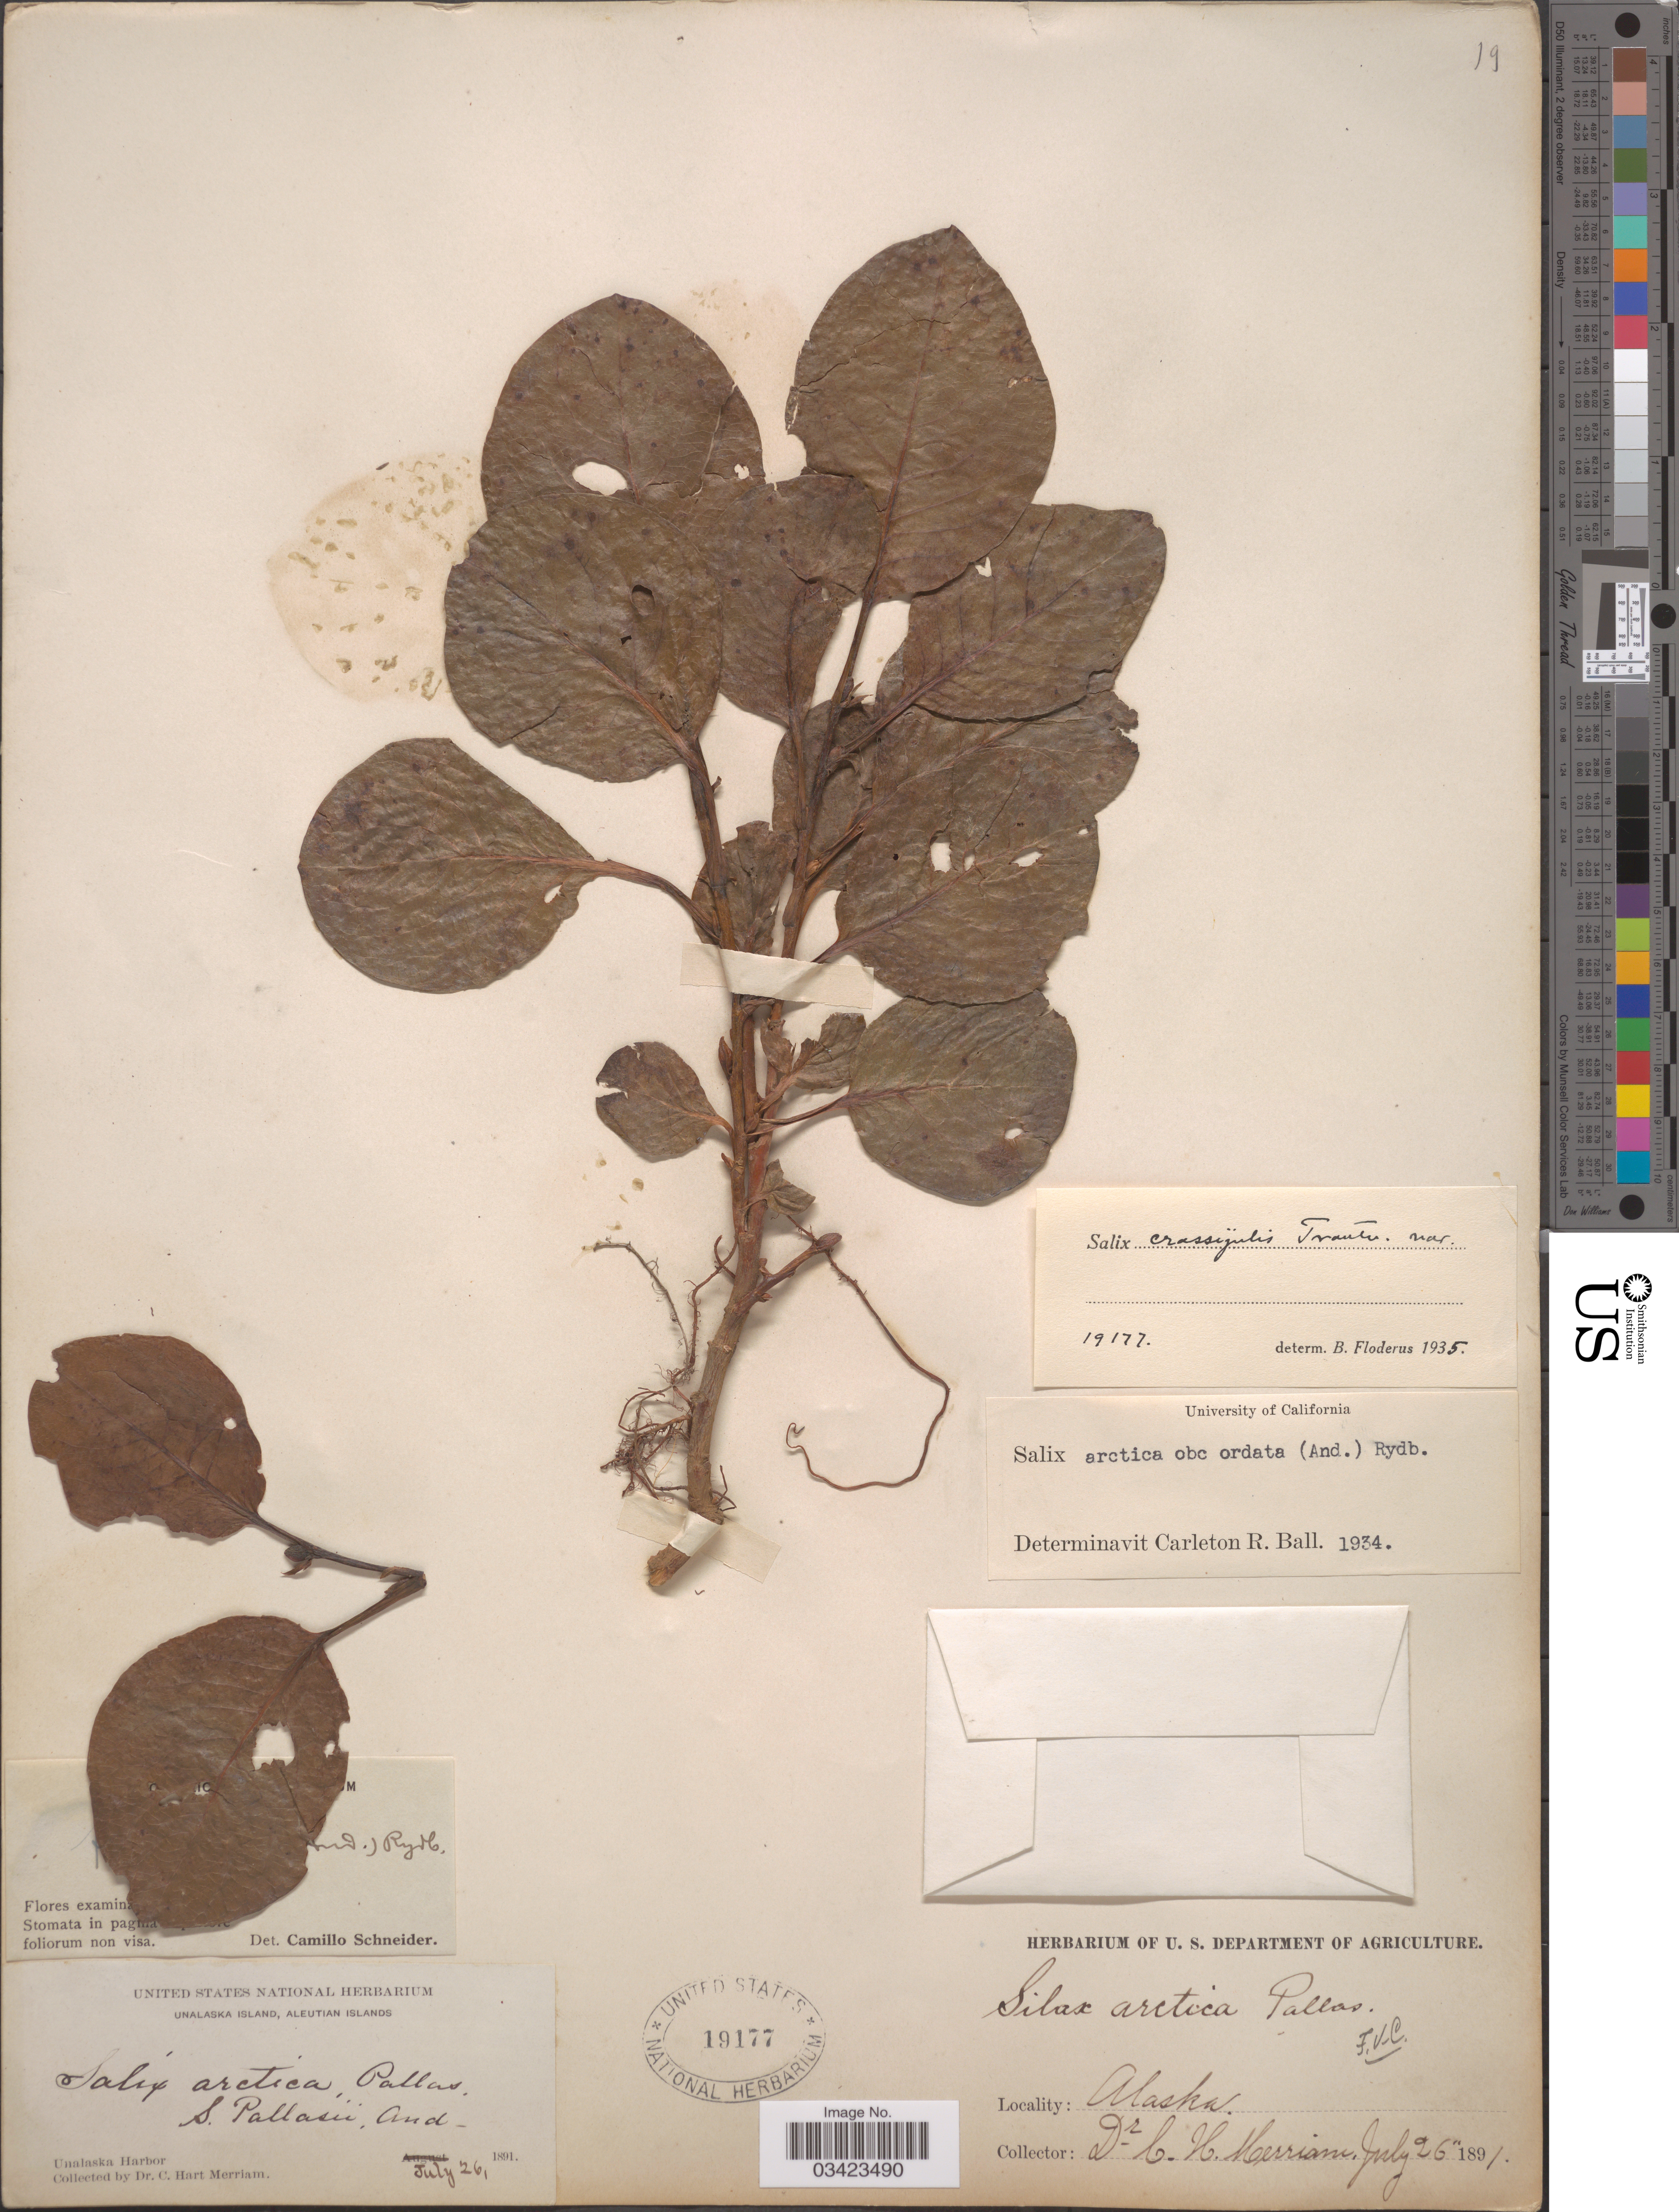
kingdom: Plantae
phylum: Tracheophyta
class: Magnoliopsida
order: Malpighiales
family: Salicaceae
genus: Salix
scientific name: Salix arctica var. araioclada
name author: (C.K. Schneid.) Raup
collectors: C. Merriam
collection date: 1891-07-26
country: United States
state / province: Alaska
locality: Unalaska Island, Aleutian Islands. Unalaska Harbor.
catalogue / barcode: US 19177